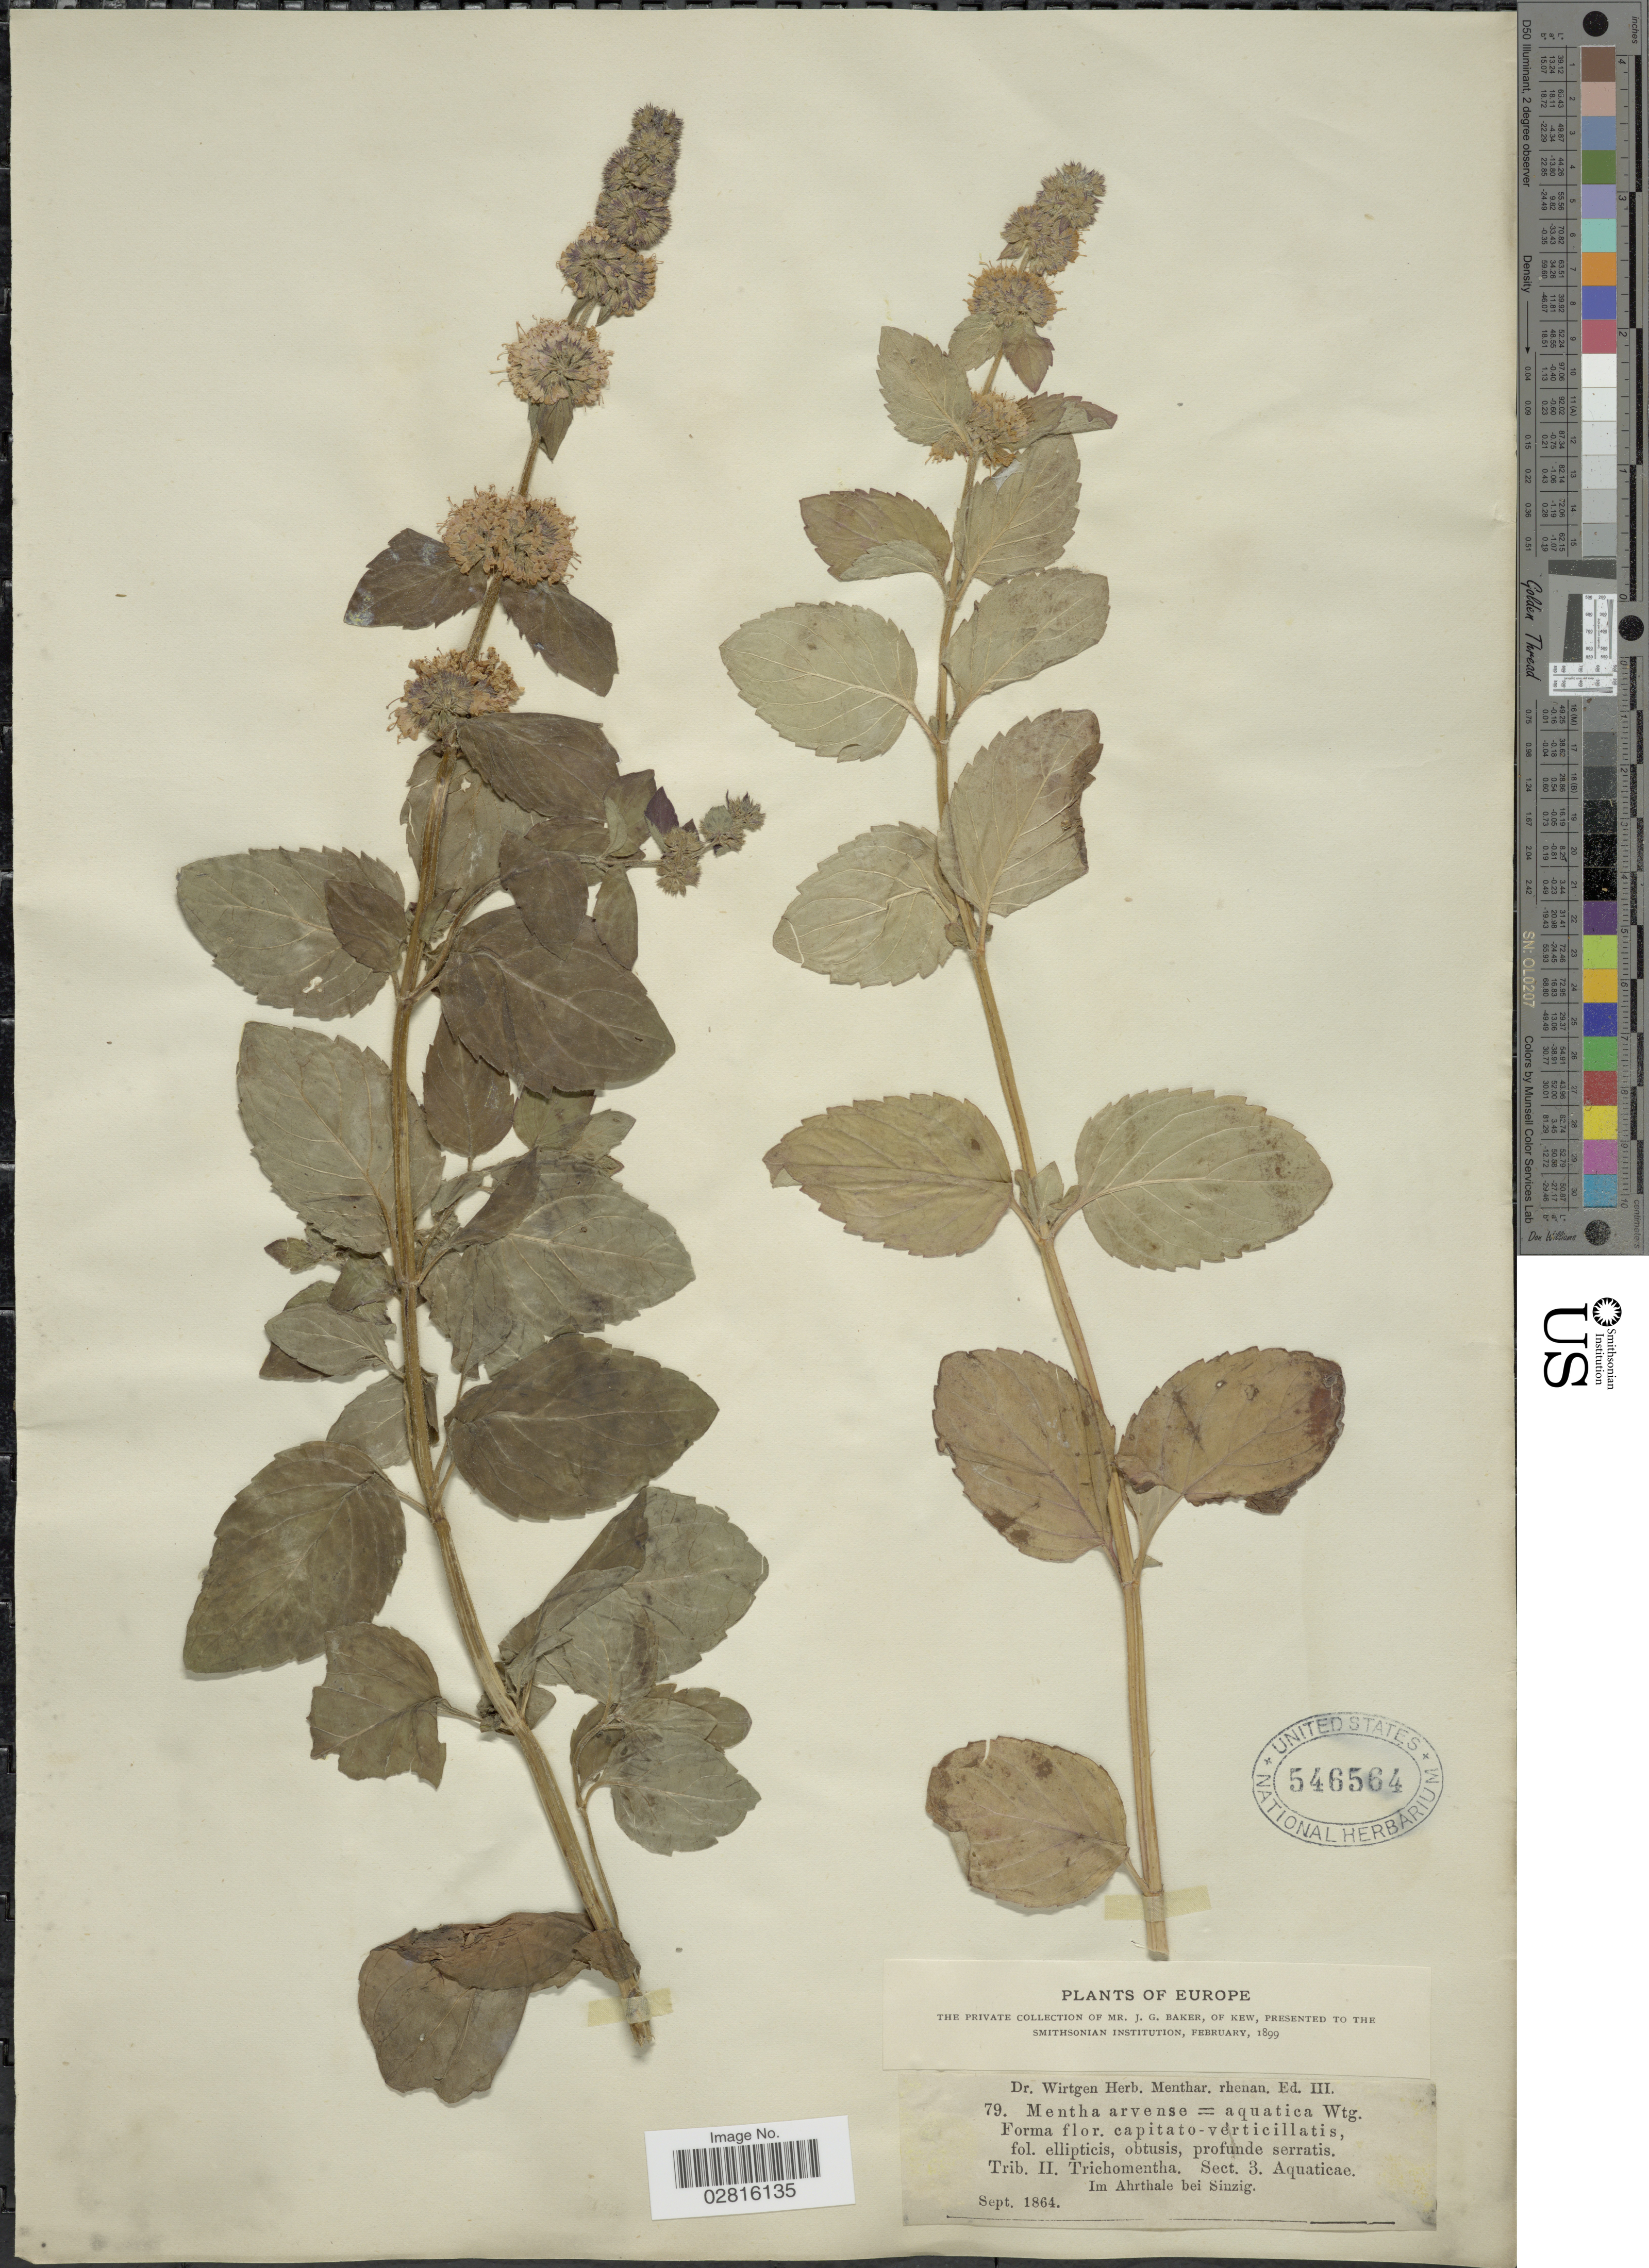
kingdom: Plantae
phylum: Tracheophyta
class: Magnoliopsida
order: Lamiales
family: Lamiaceae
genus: Mentha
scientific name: Mentha aquatica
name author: L.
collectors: Wirtgen, --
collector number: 79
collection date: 1864-09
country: Germany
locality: Im Ahrthale bei Sinzig.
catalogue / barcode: US 546564